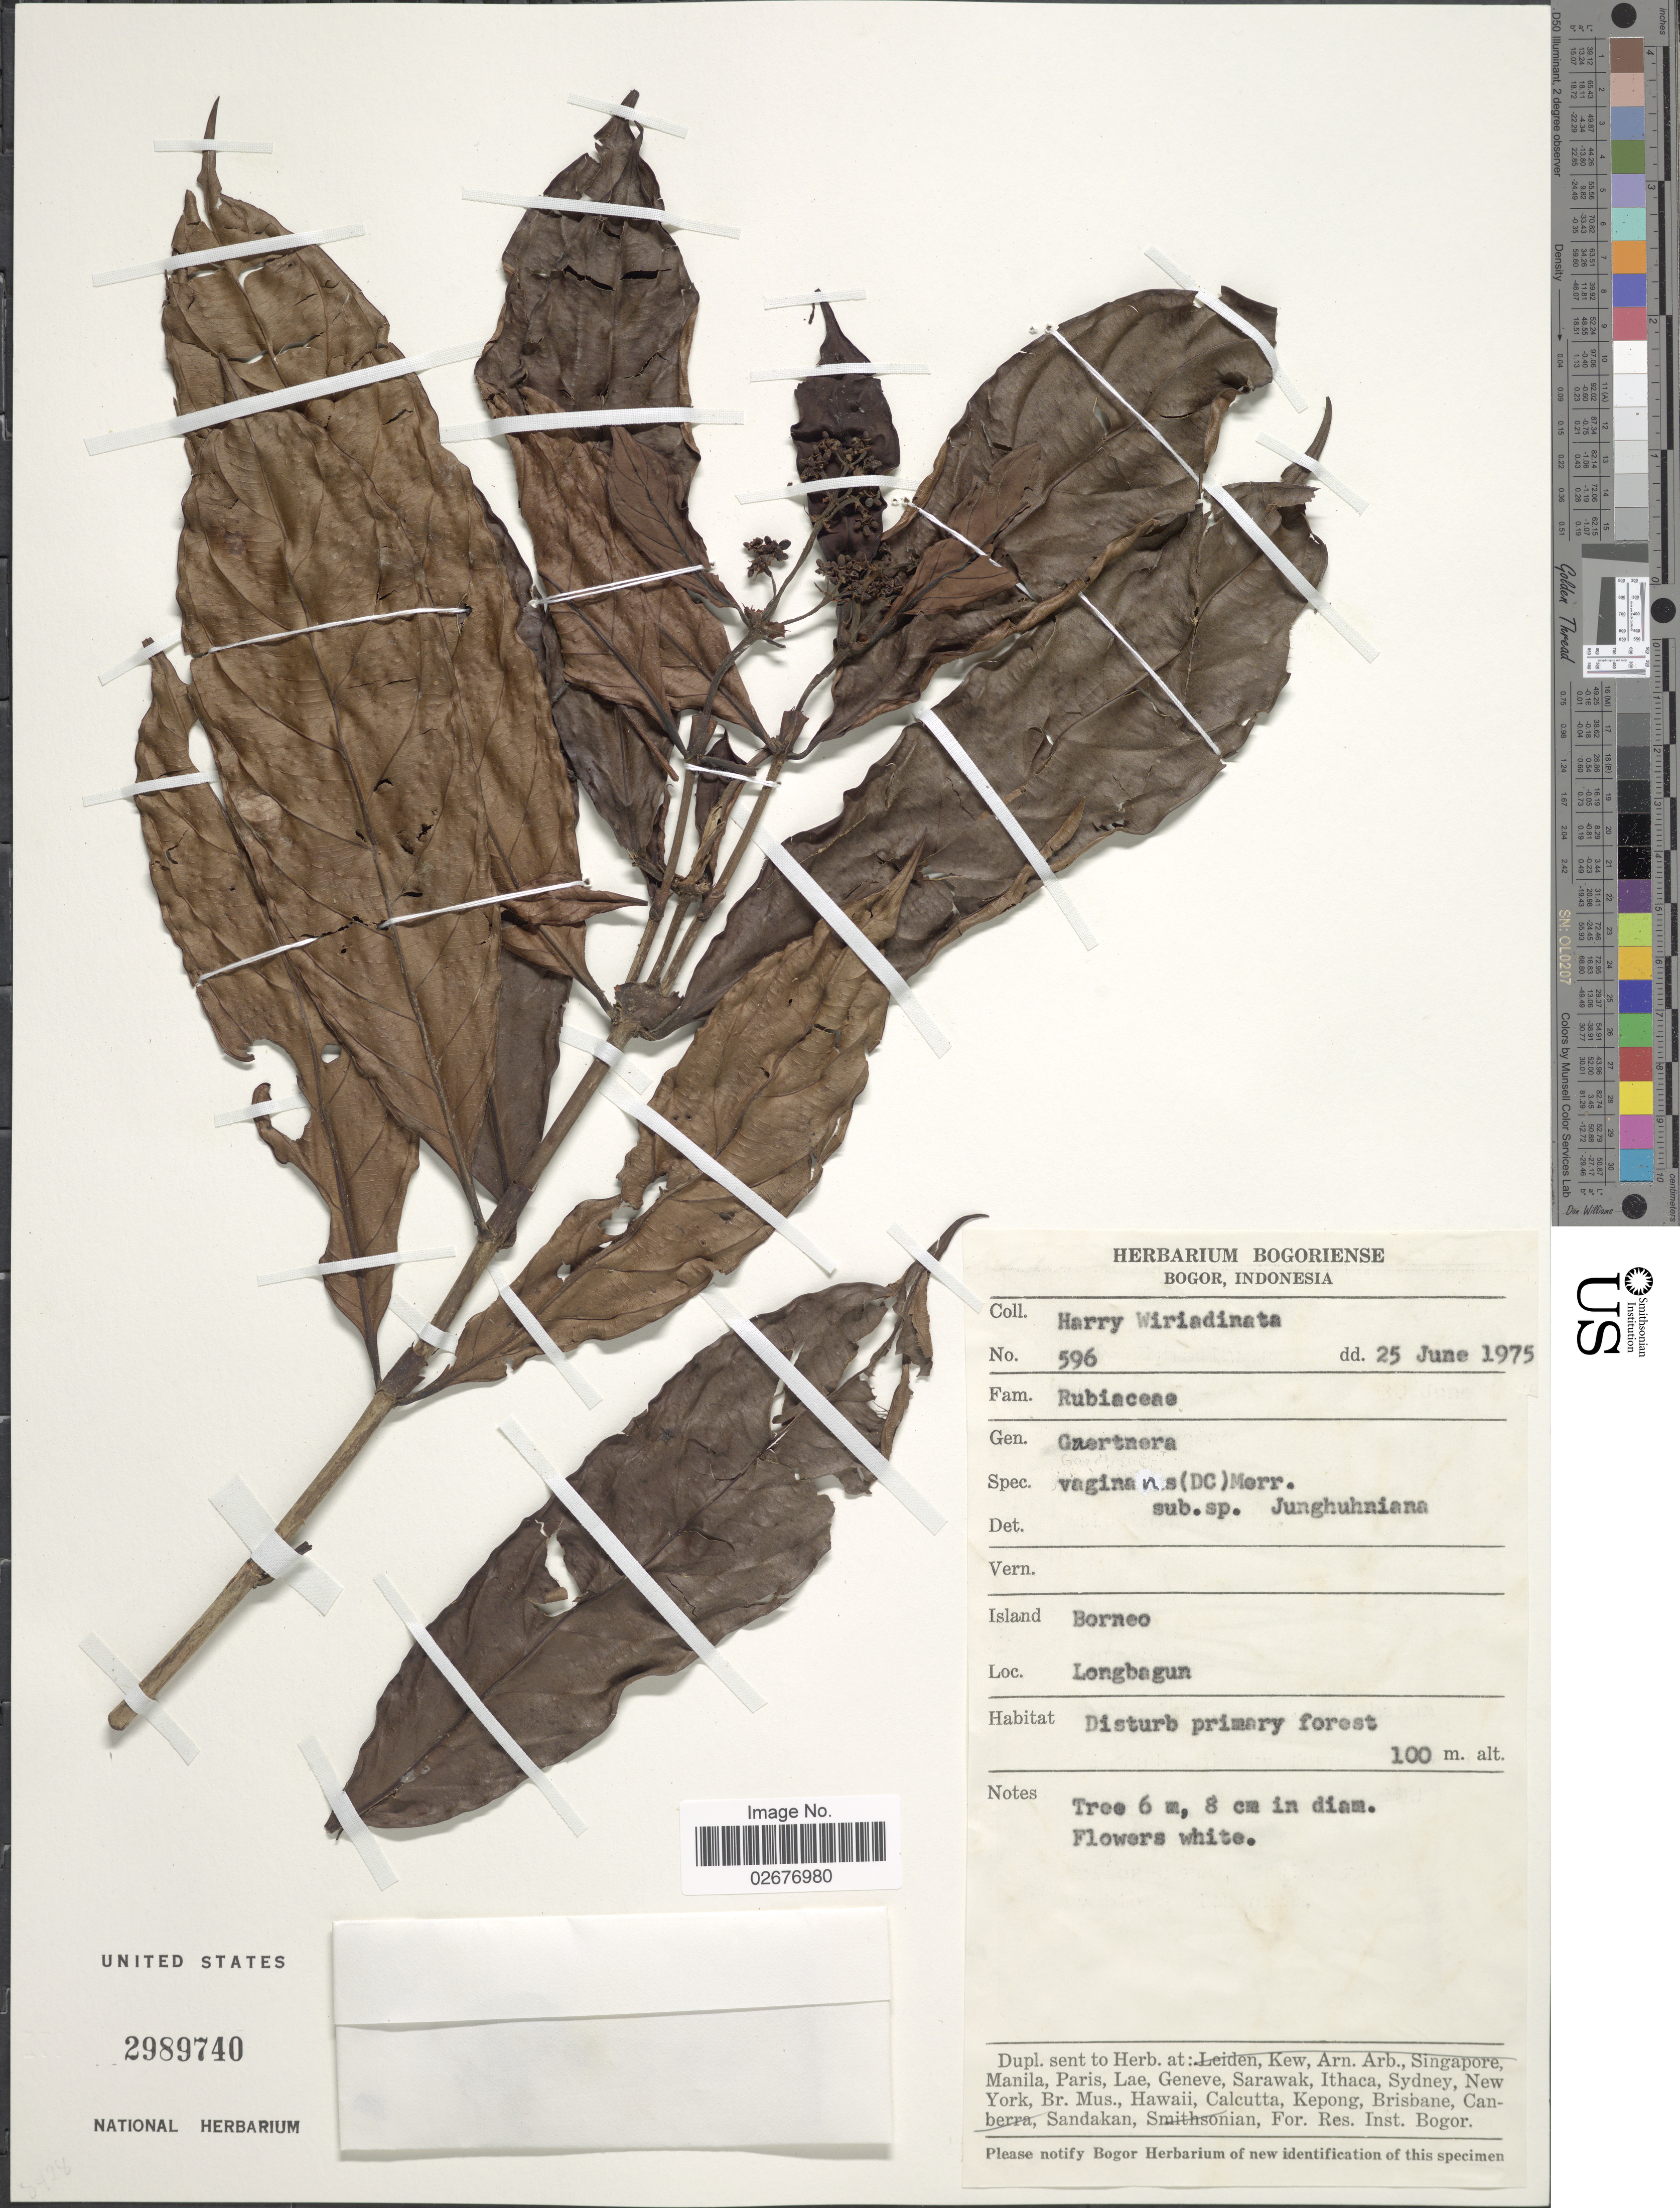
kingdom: Plantae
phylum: Tracheophyta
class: Magnoliopsida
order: Gentianales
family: Rubiaceae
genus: Gaertnera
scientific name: Gaertnera junghuhniana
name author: Miq.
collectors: H. Wiriadinata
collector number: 596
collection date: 1975-06-25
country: Indonesia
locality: Island Borneo, Longbagun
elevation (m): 100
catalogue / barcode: US 2989740